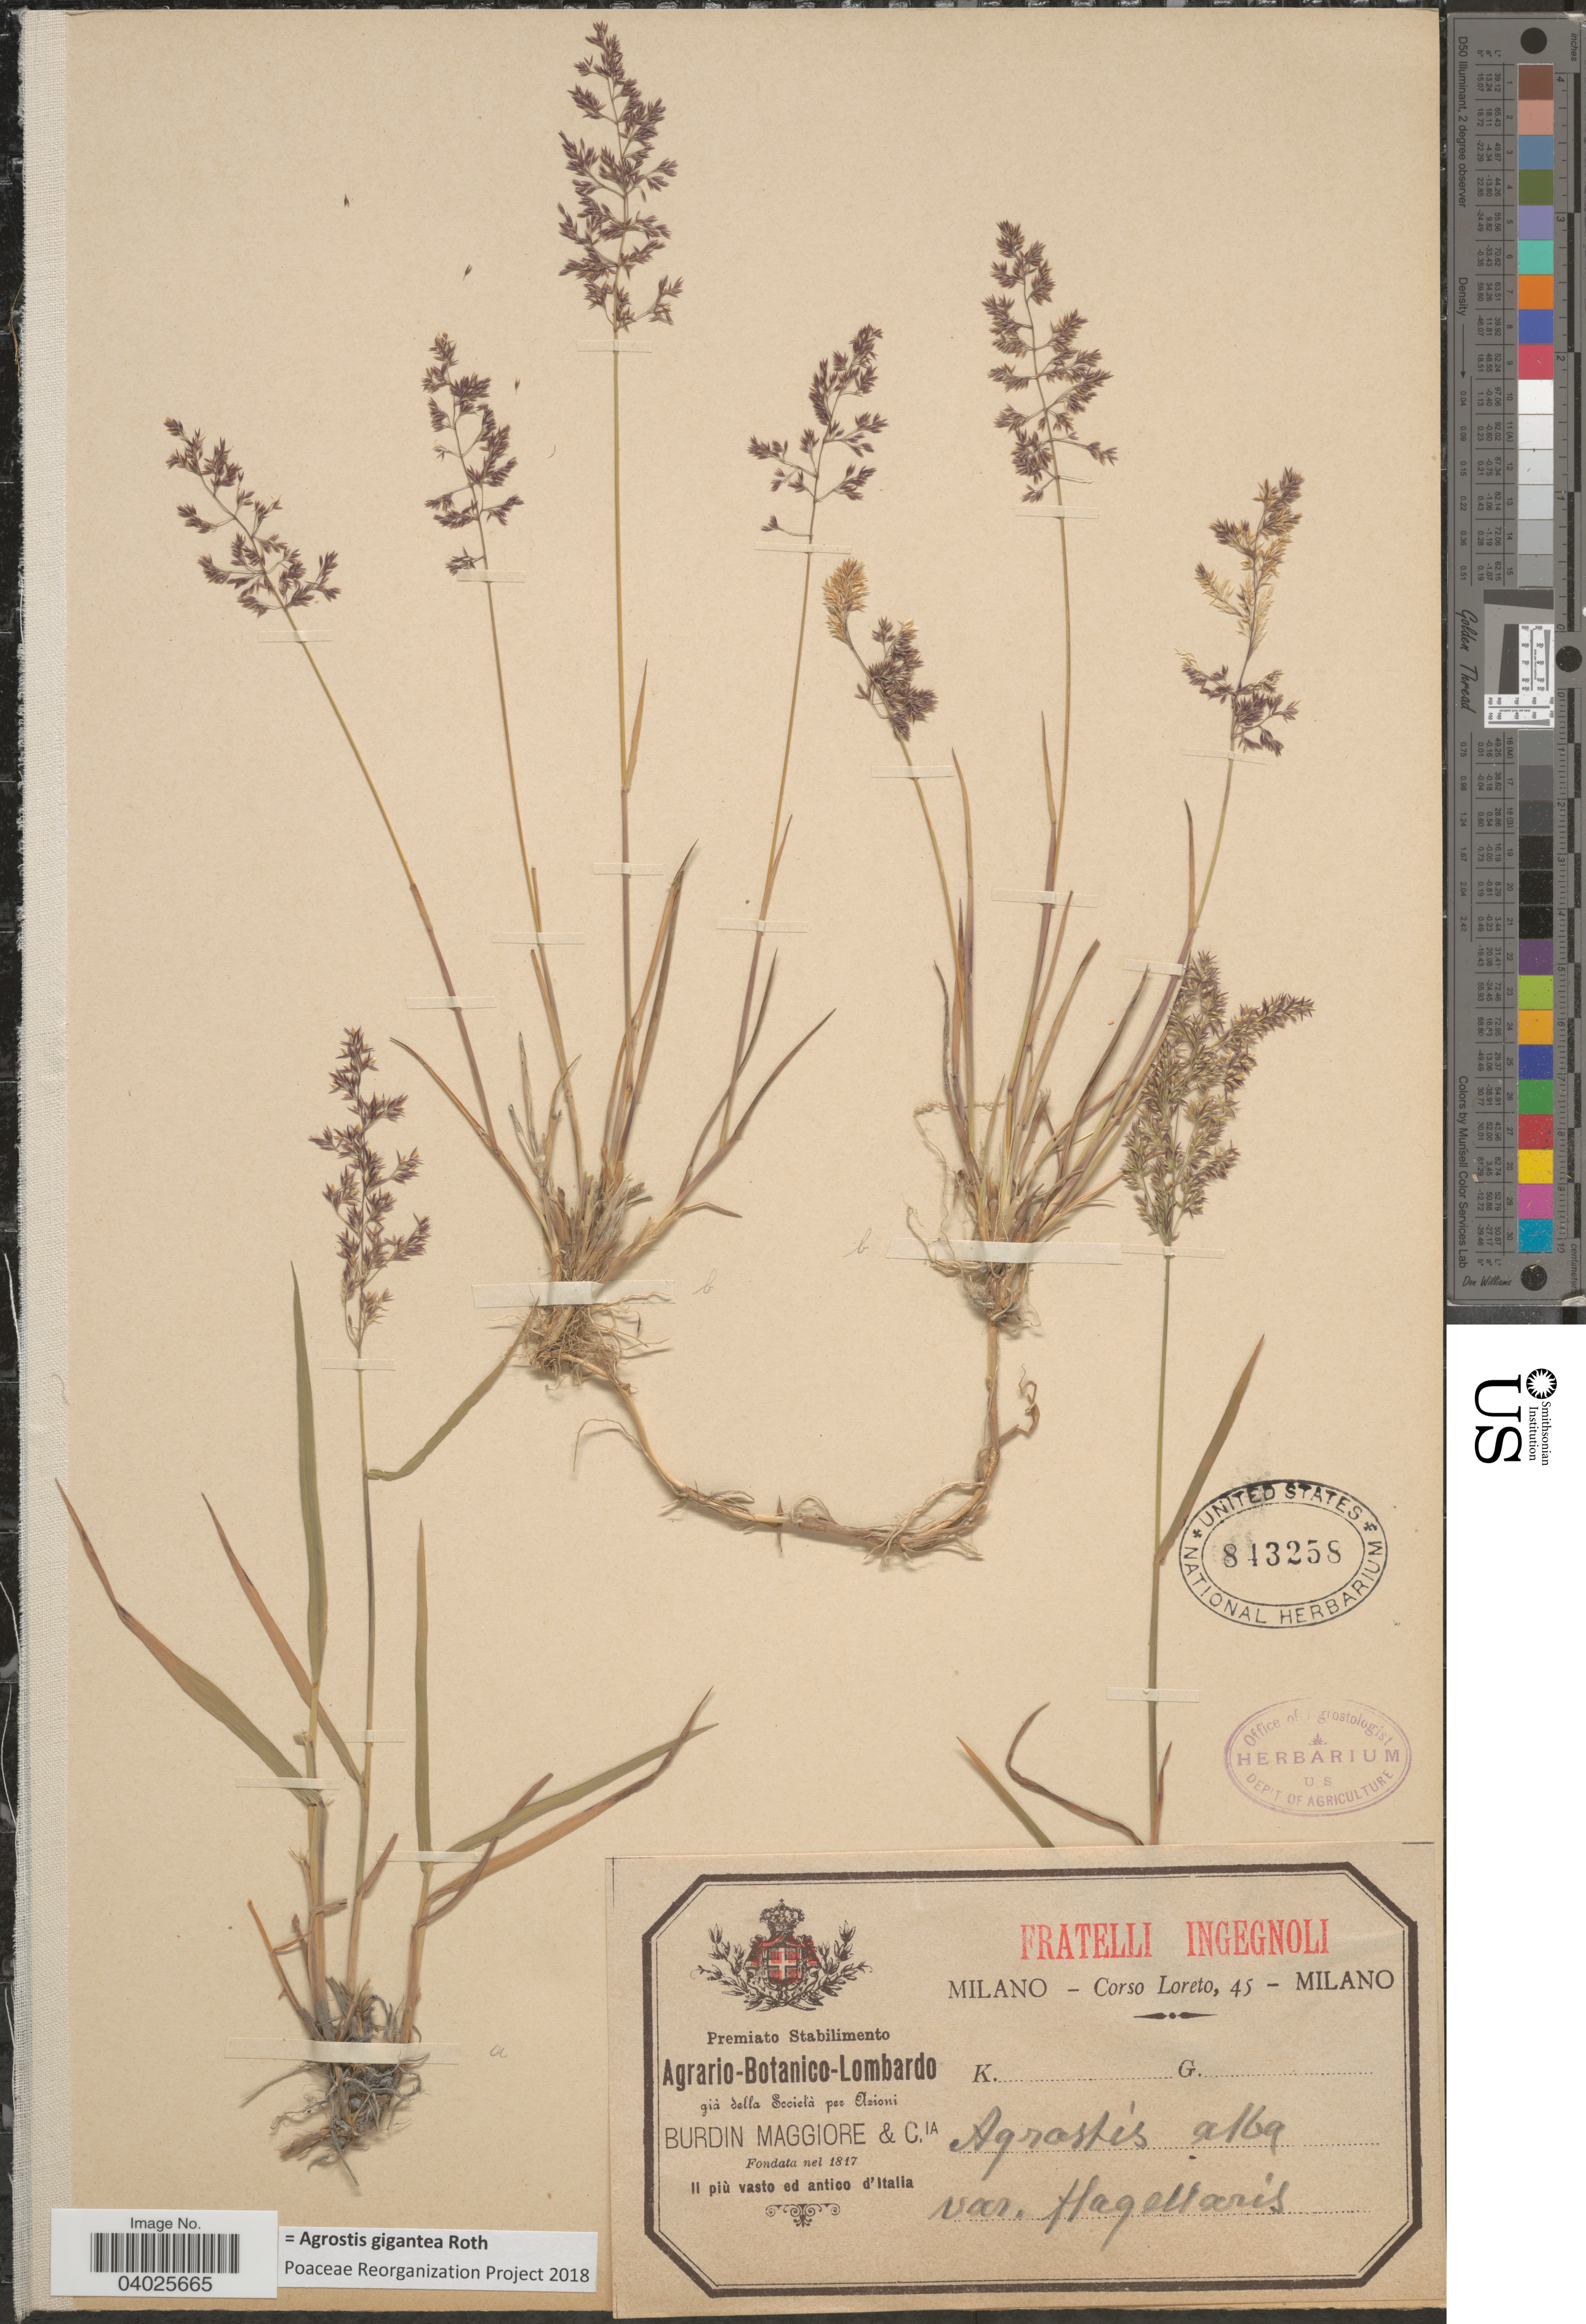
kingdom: Plantae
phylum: Tracheophyta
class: Liliopsida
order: Poales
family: Poaceae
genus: Agrostis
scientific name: Agrostis gigantea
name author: Roth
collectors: Fratelli Ingegnoli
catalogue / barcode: US 843258